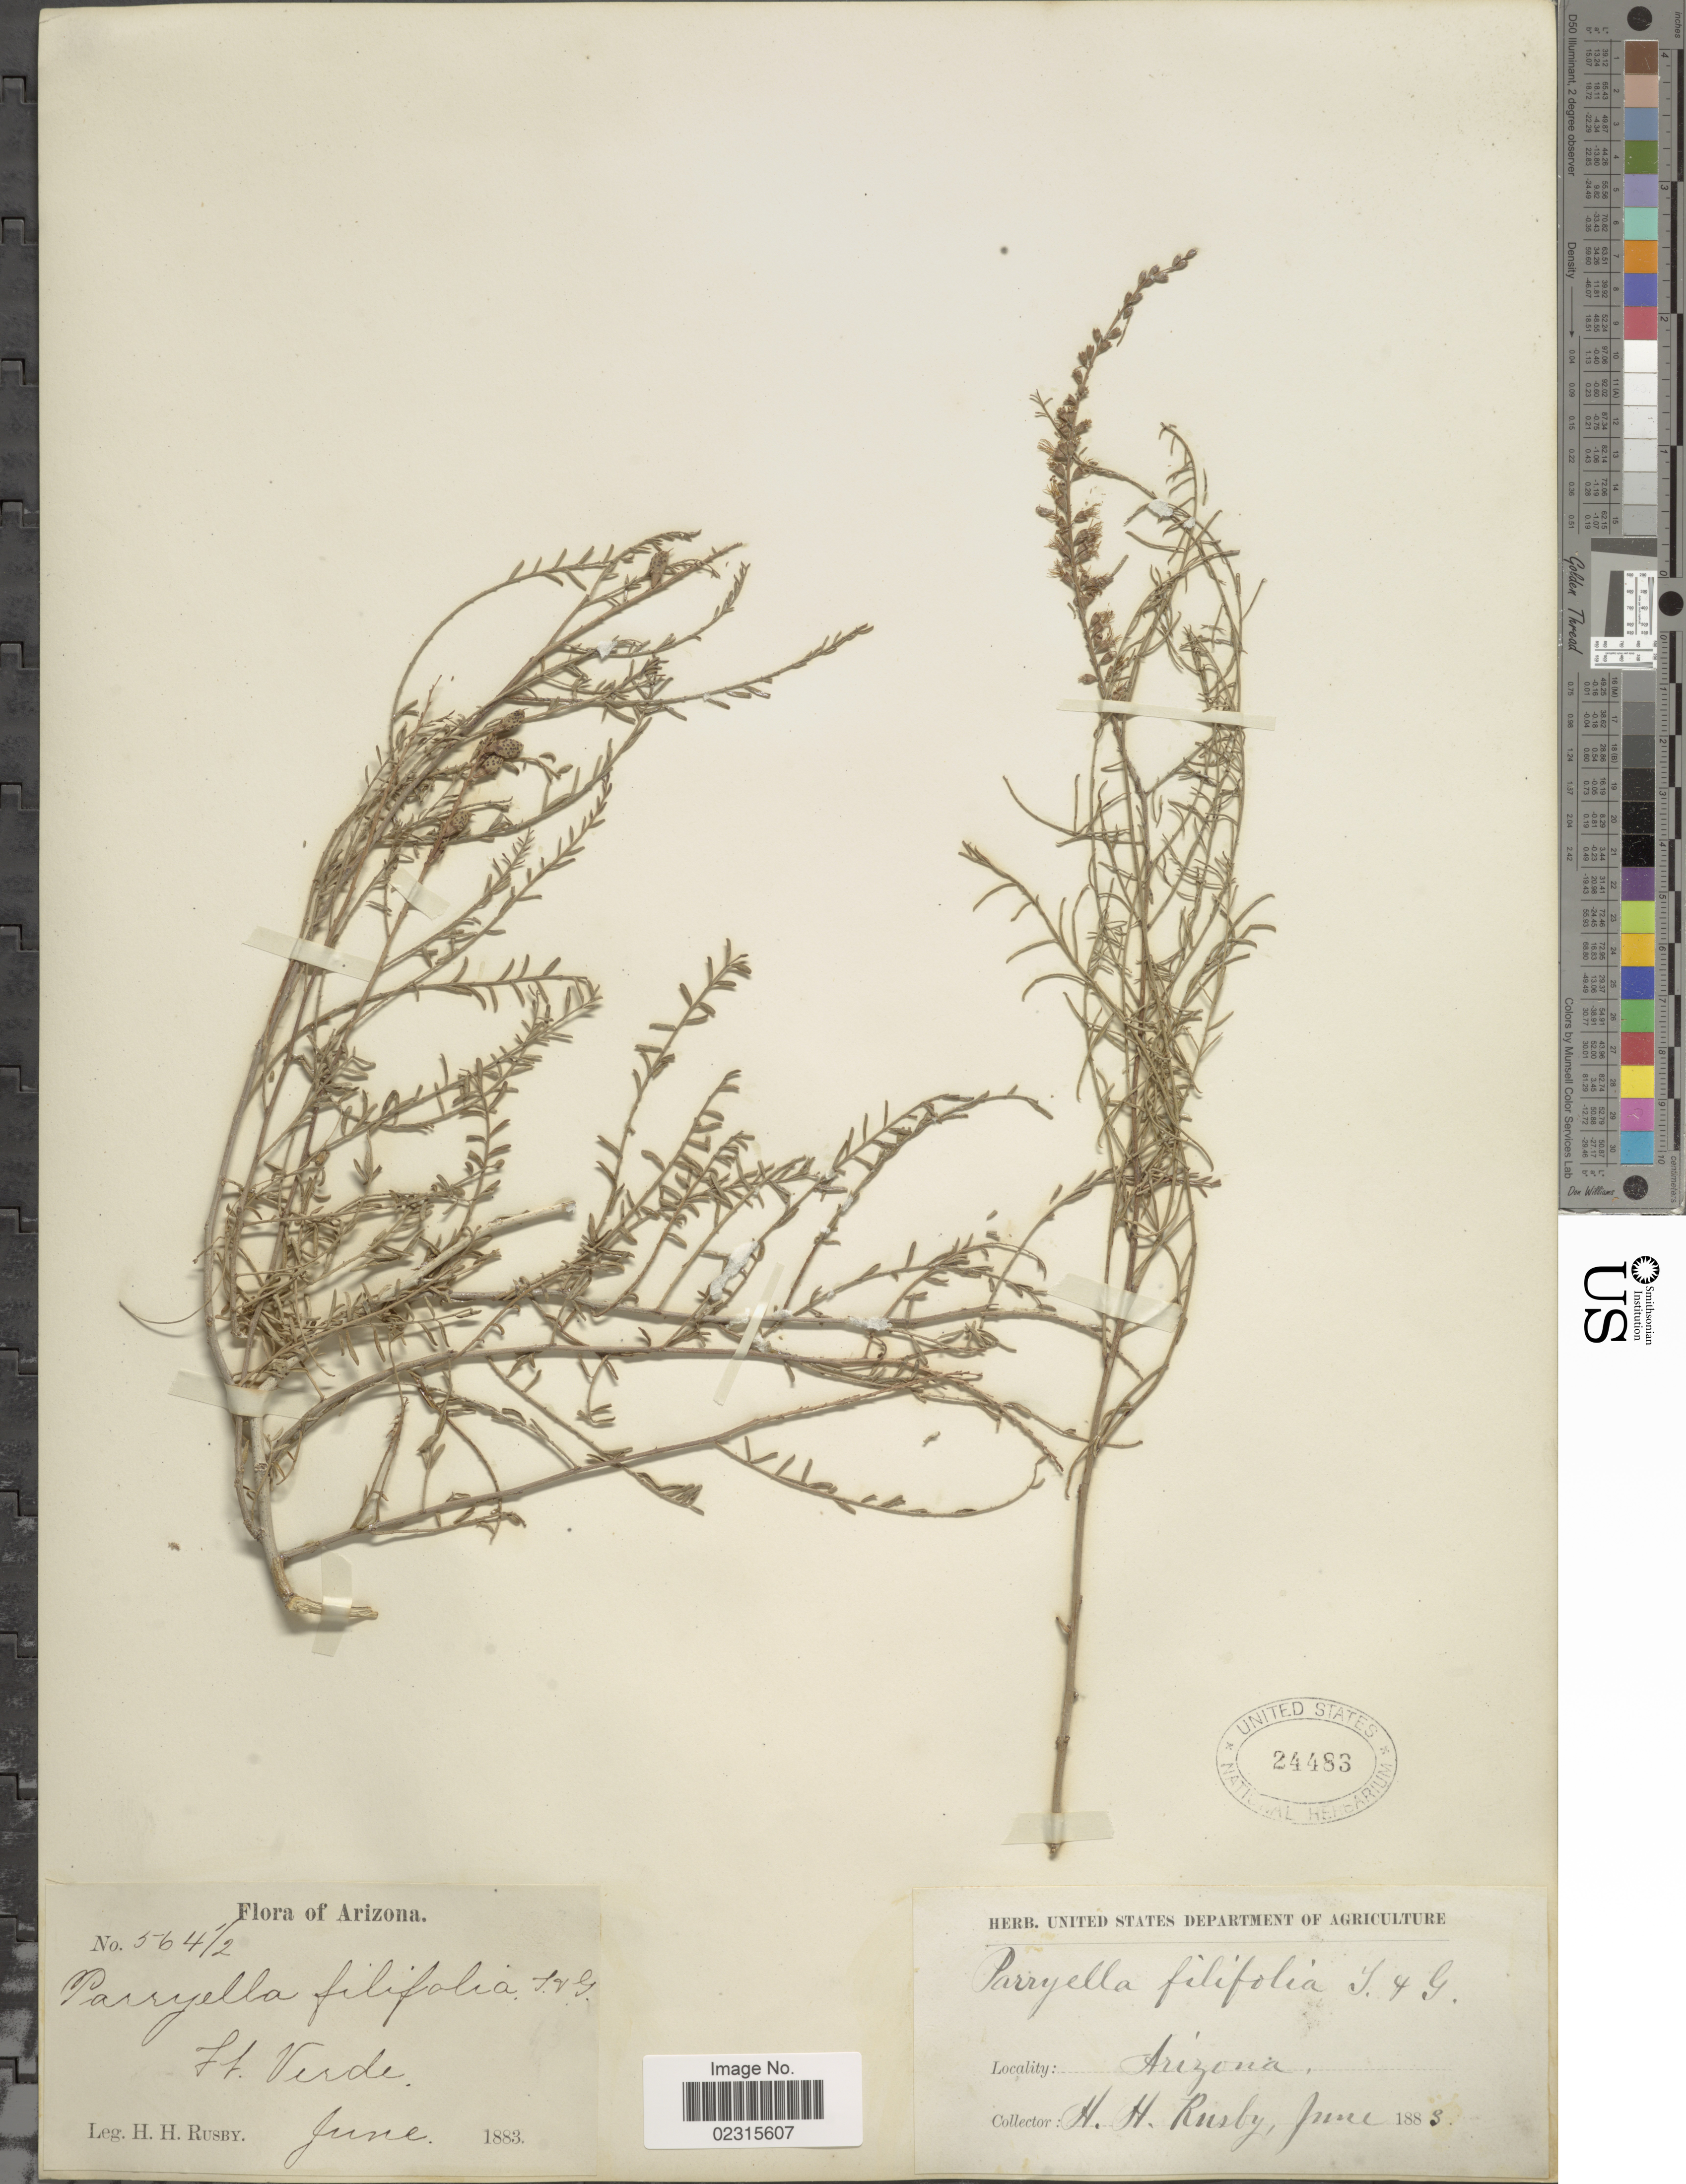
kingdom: Plantae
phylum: Tracheophyta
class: Magnoliopsida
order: Fabales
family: Fabaceae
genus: Parryella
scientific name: Parryella filifolia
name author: Torr. & A. Gray ex A. Gray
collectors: R. R. Rusby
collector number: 564½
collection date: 1883-06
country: United States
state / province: Arizona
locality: St. Verde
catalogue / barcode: US 24483